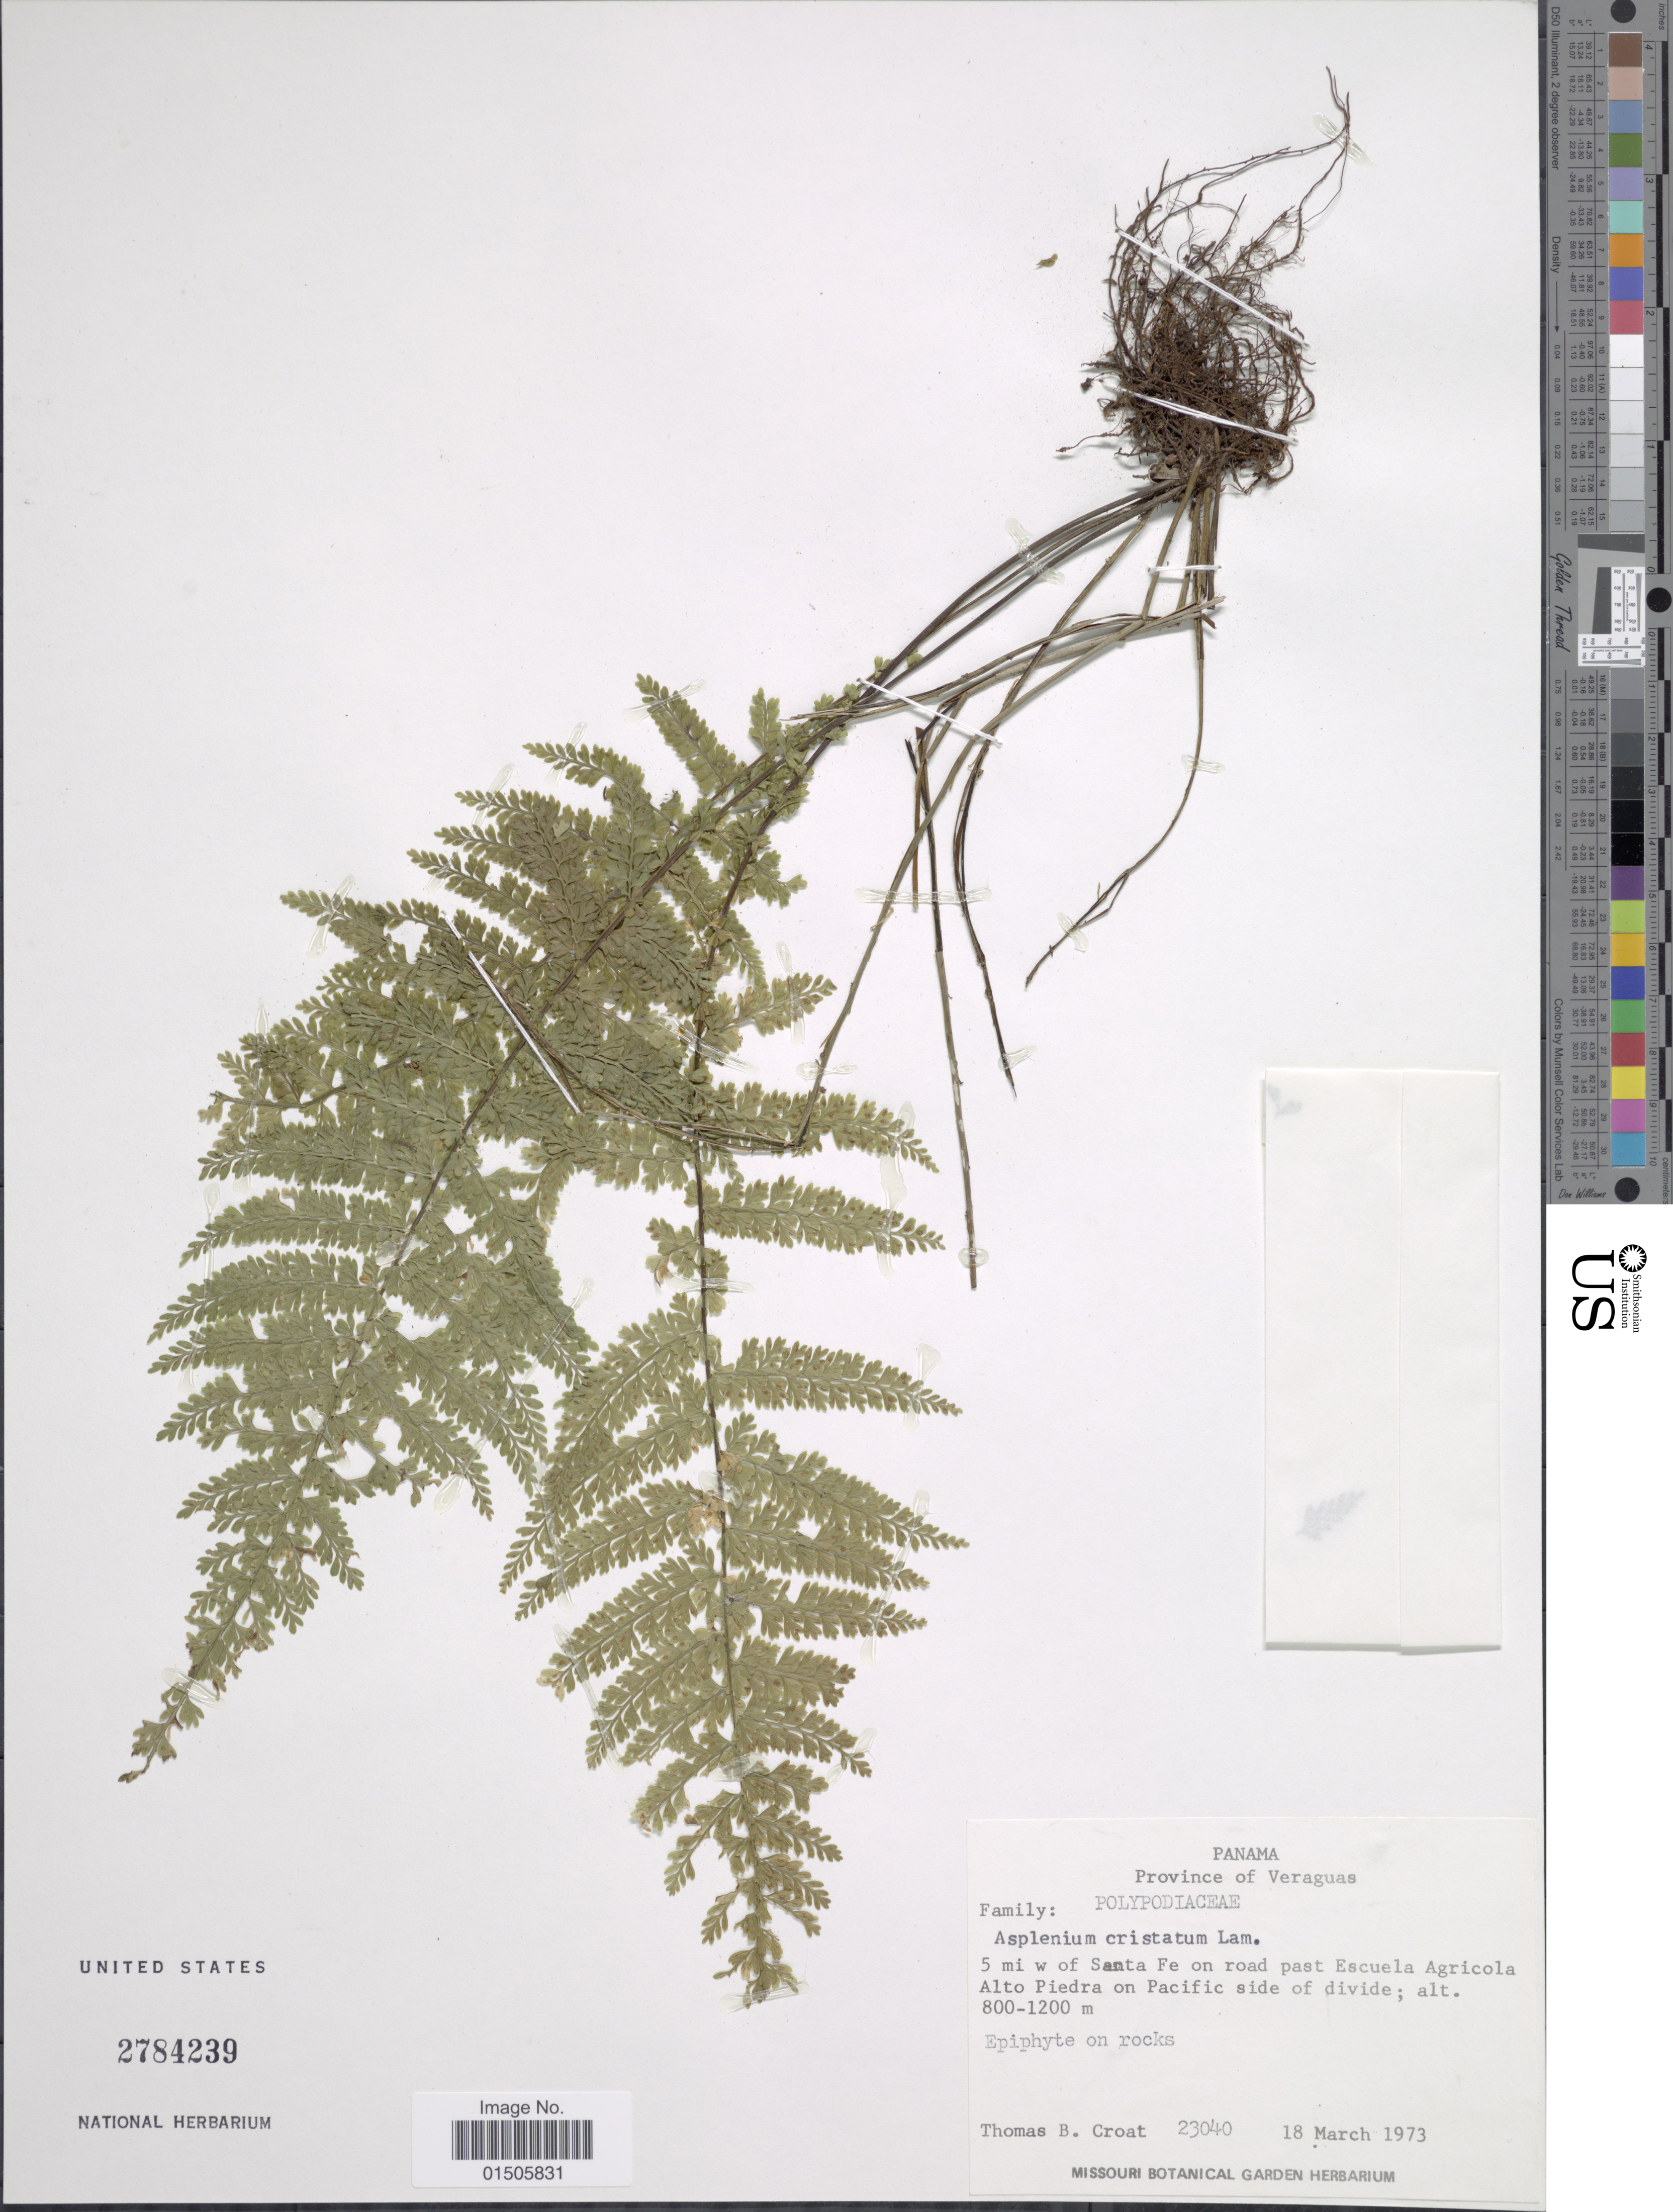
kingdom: Plantae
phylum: Tracheophyta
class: Polypodiopsida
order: Polypodiales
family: Aspleniaceae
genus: Asplenium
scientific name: Asplenium cristatum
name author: Lam.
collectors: T. B. Croat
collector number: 23040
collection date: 1973-03-18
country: Panama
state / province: Veraguas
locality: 5 mi w of Santa Fe on road past Escuela Agricola Alto Piedra on Pacific side of divide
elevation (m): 800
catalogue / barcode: US 2784239